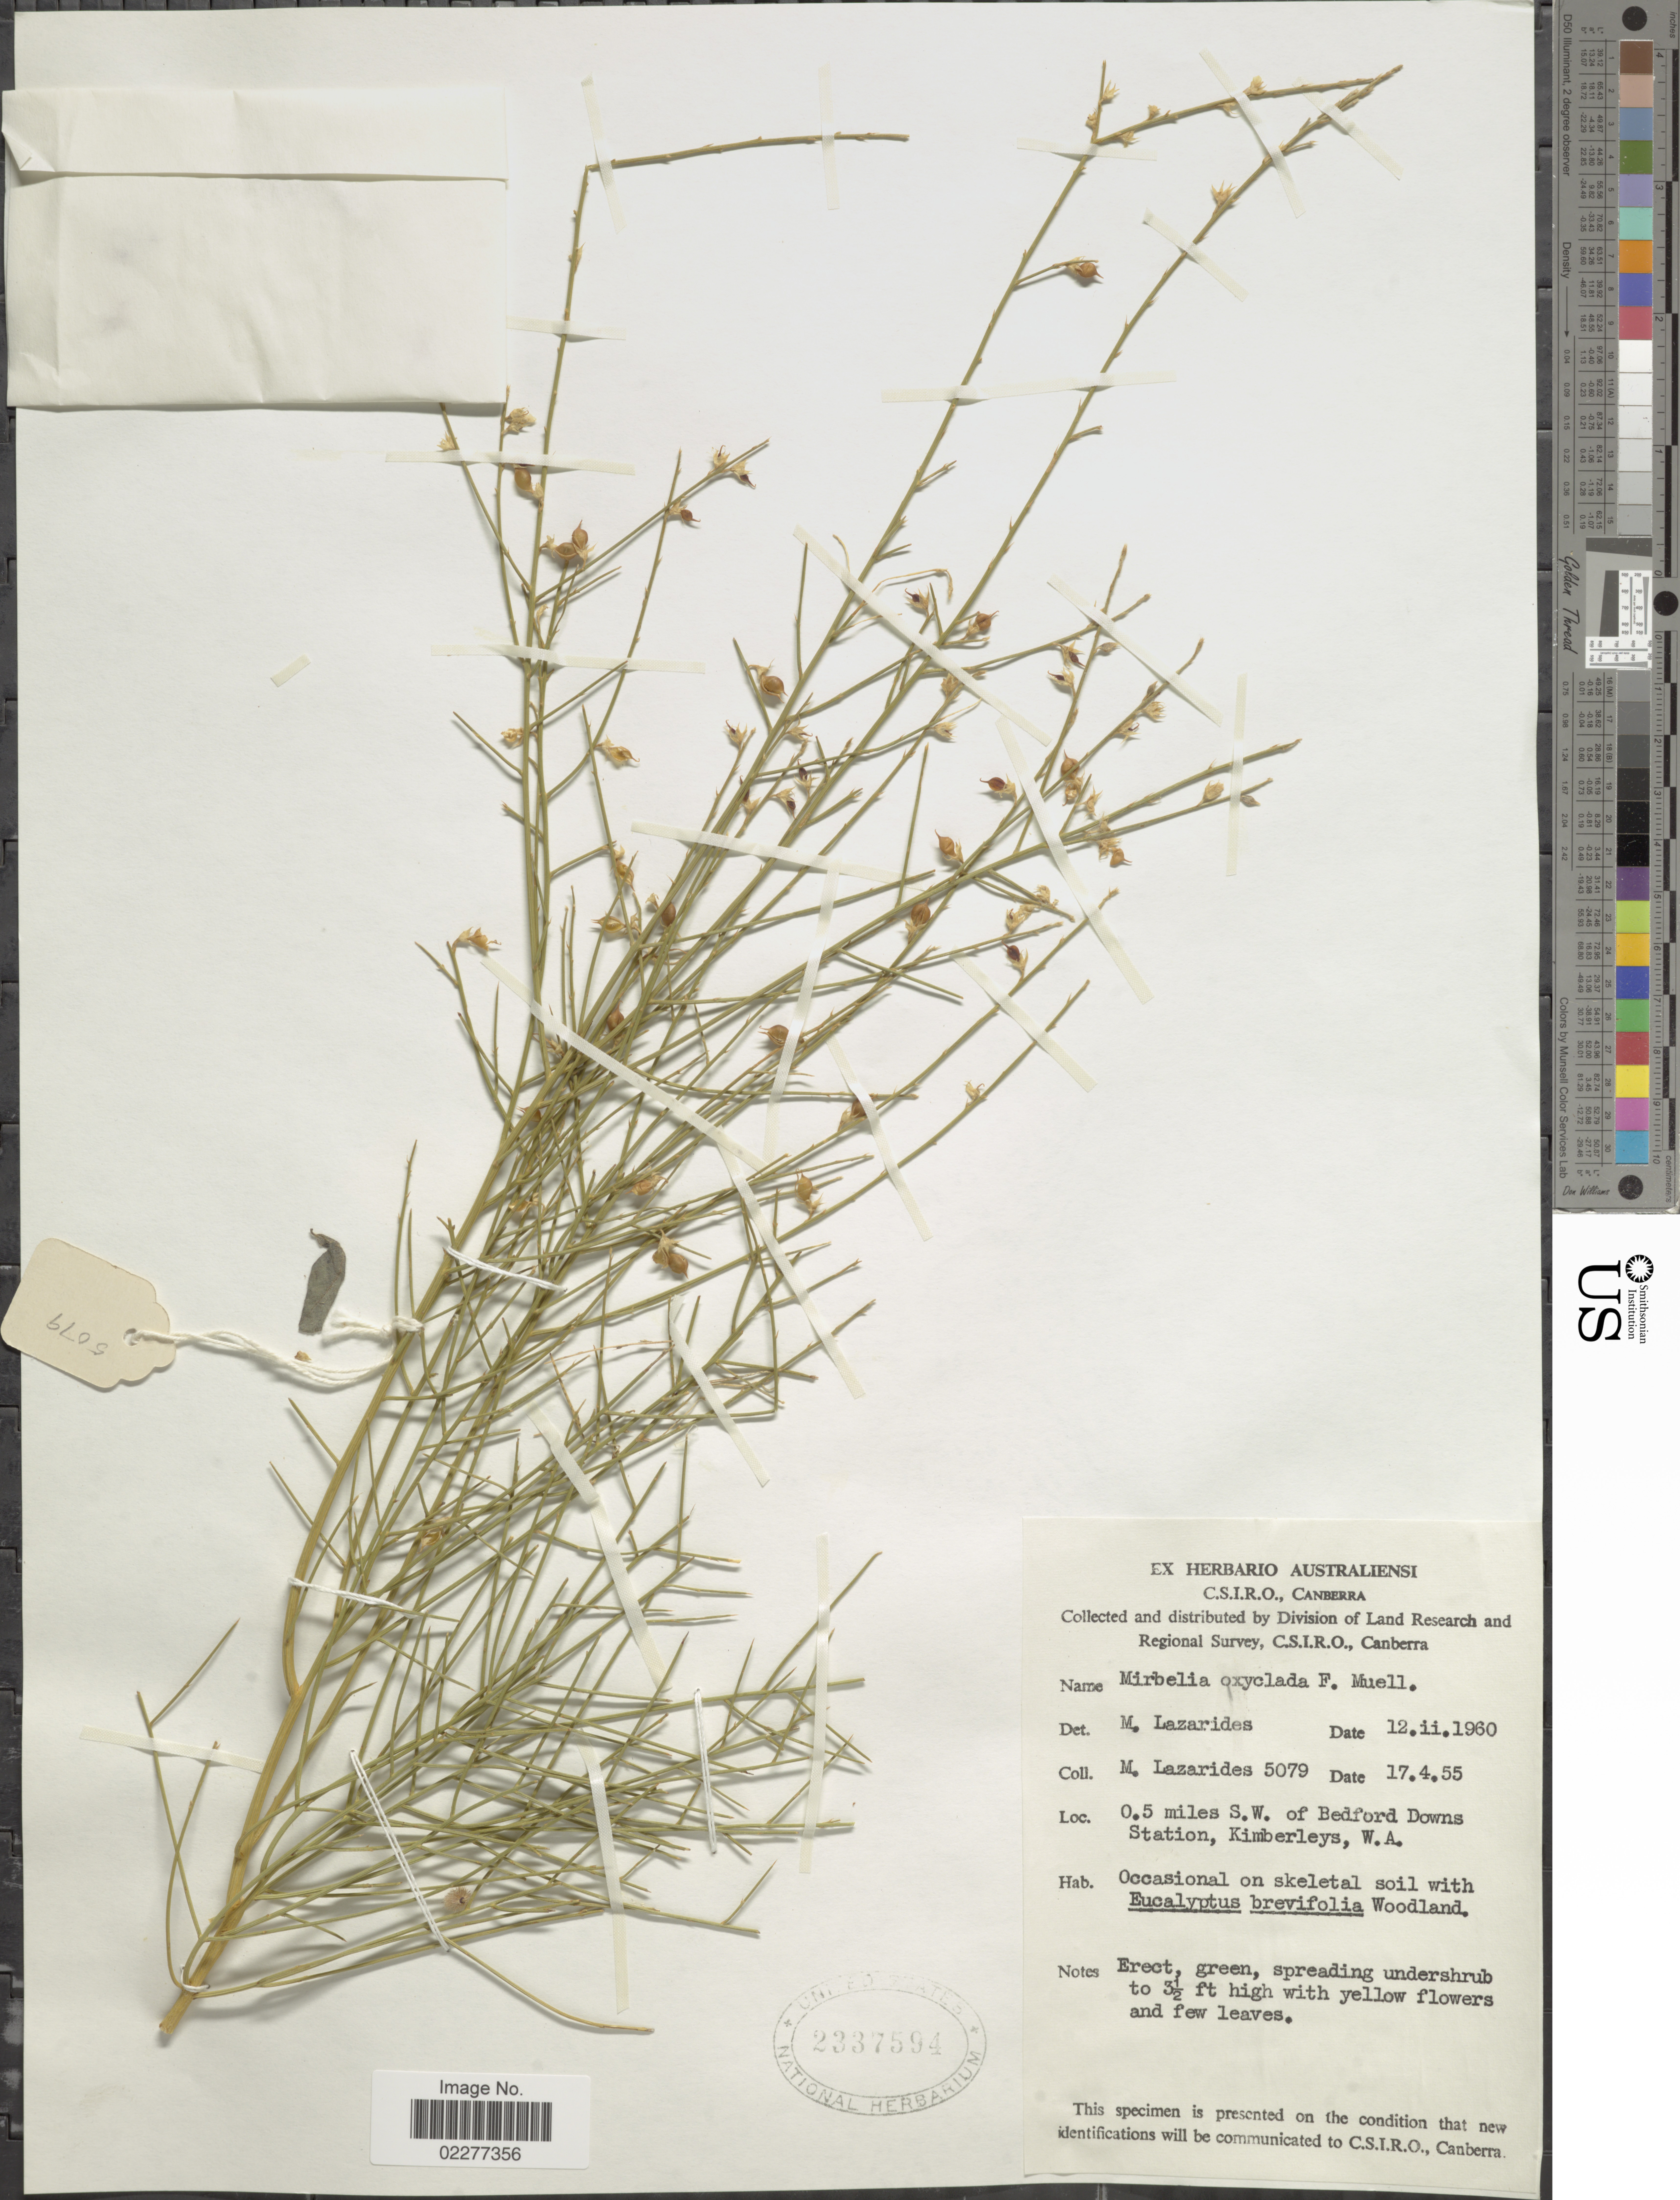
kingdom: Plantae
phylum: Tracheophyta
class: Magnoliopsida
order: Fabales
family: Fabaceae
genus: Mirbelia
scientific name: Mirbelia oxyclada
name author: F. Muell.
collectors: M. Lazarides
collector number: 5079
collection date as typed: Transcribed d/m/y: 17/4/55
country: Australia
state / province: Western Australia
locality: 0.5 miles S.W. of Bedfprd Downs Station, Kimberleys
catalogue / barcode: US 2337594